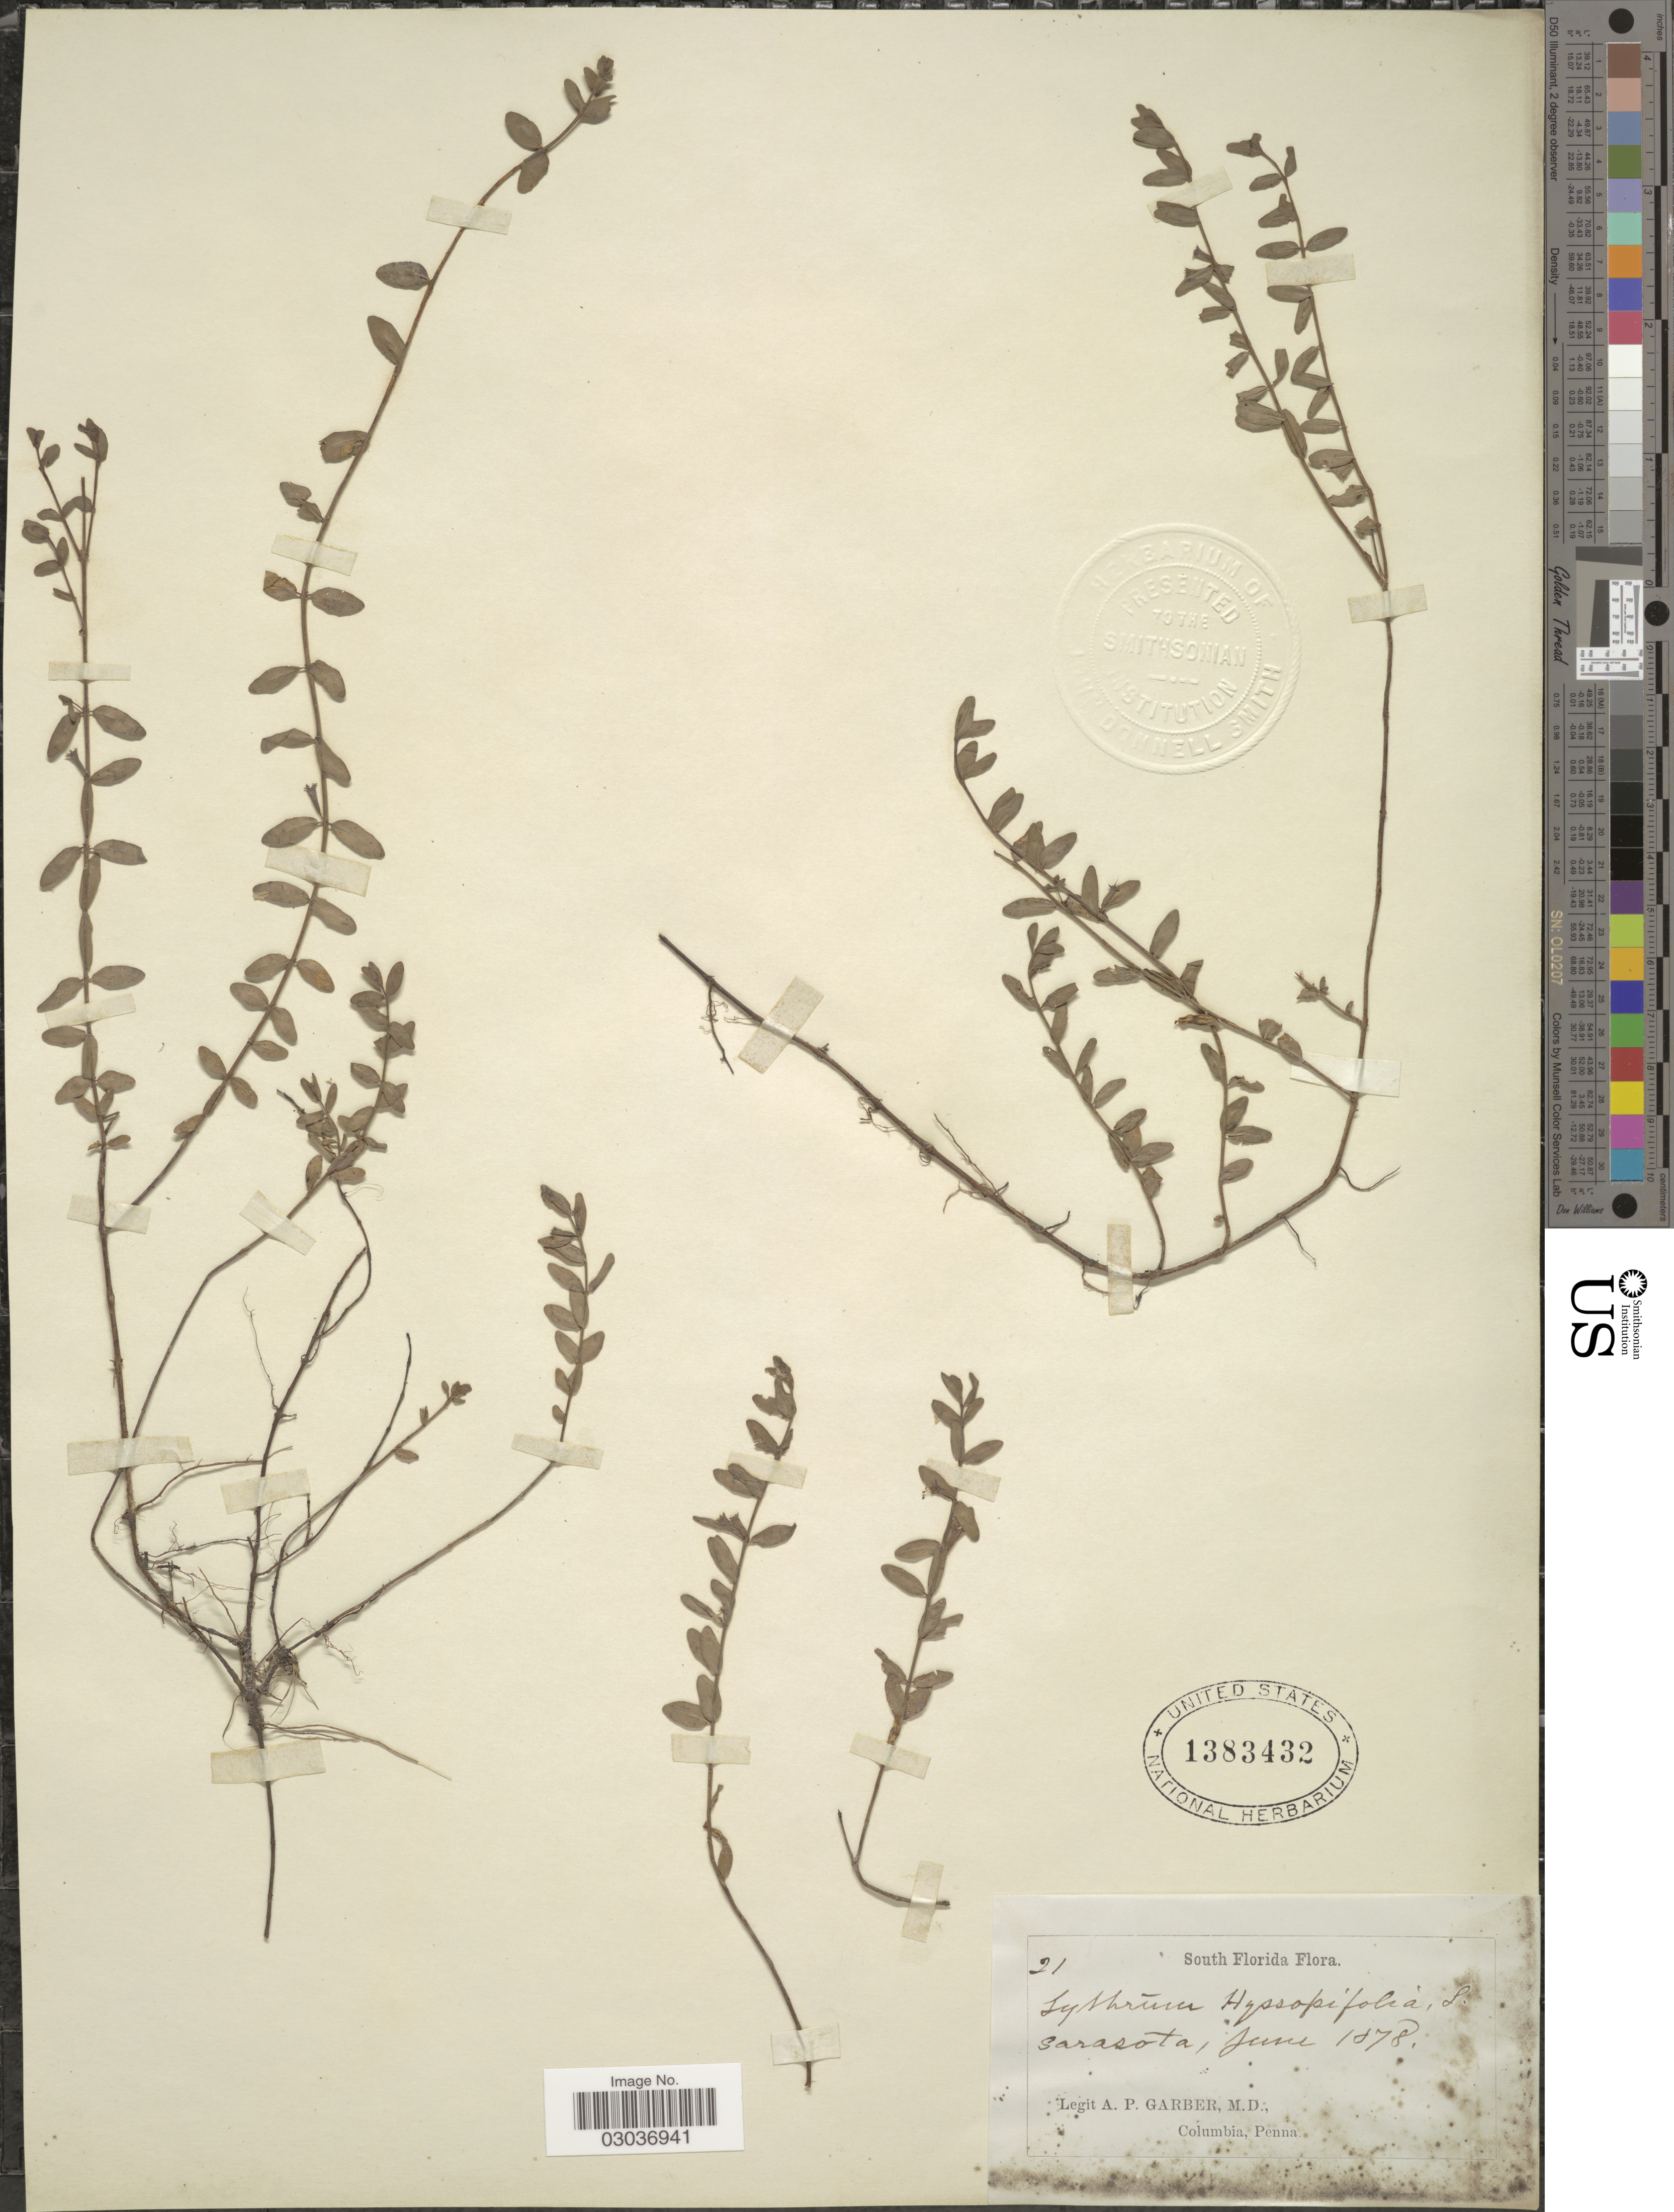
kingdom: Plantae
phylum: Tracheophyta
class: Magnoliopsida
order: Myrtales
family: Lythraceae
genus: Lythrum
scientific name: Lythrum hyssopifolia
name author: L.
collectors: A. P. Garber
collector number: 21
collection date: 1878-06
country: United States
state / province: Florida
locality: South Florida, Sarasota.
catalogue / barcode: US 1383432